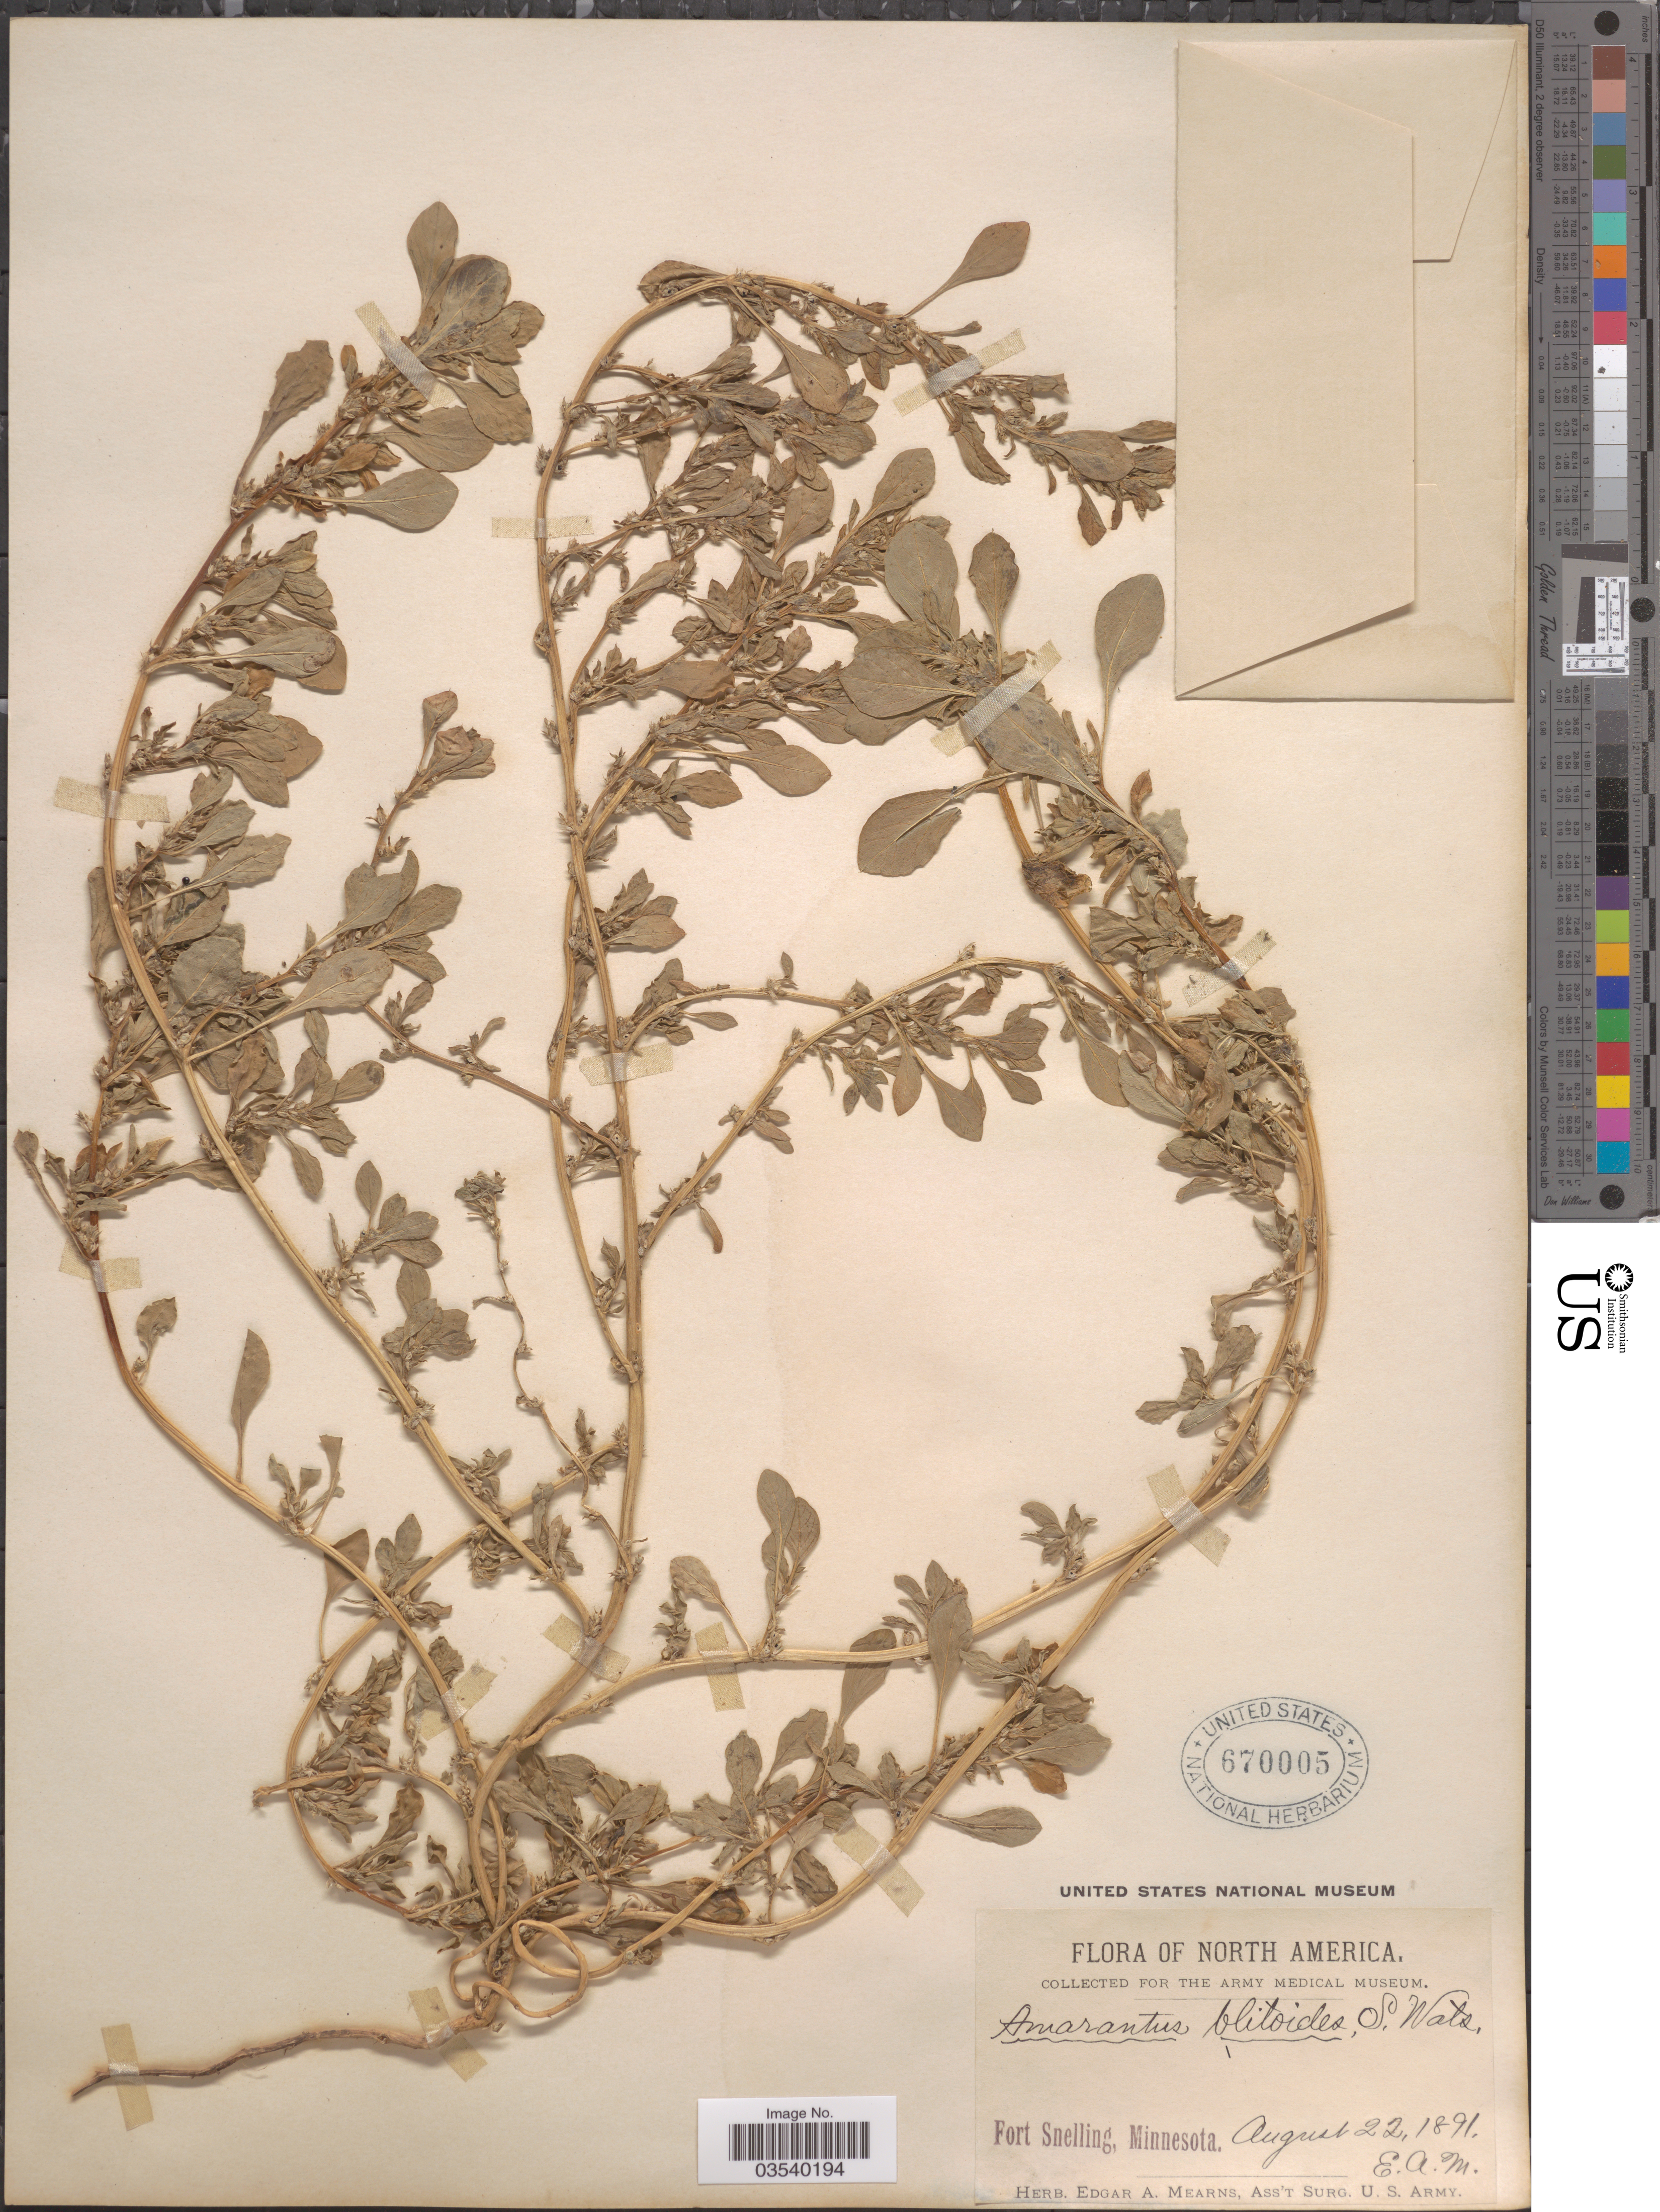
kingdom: Plantae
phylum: Tracheophyta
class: Magnoliopsida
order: Caryophyllales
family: Amaranthaceae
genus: Amaranthus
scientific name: Amaranthus blitoides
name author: S. Watson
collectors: E. A. Mearns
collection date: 1891-08-22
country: United States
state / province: Minnesota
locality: Fort Snelling.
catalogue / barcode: US 670005